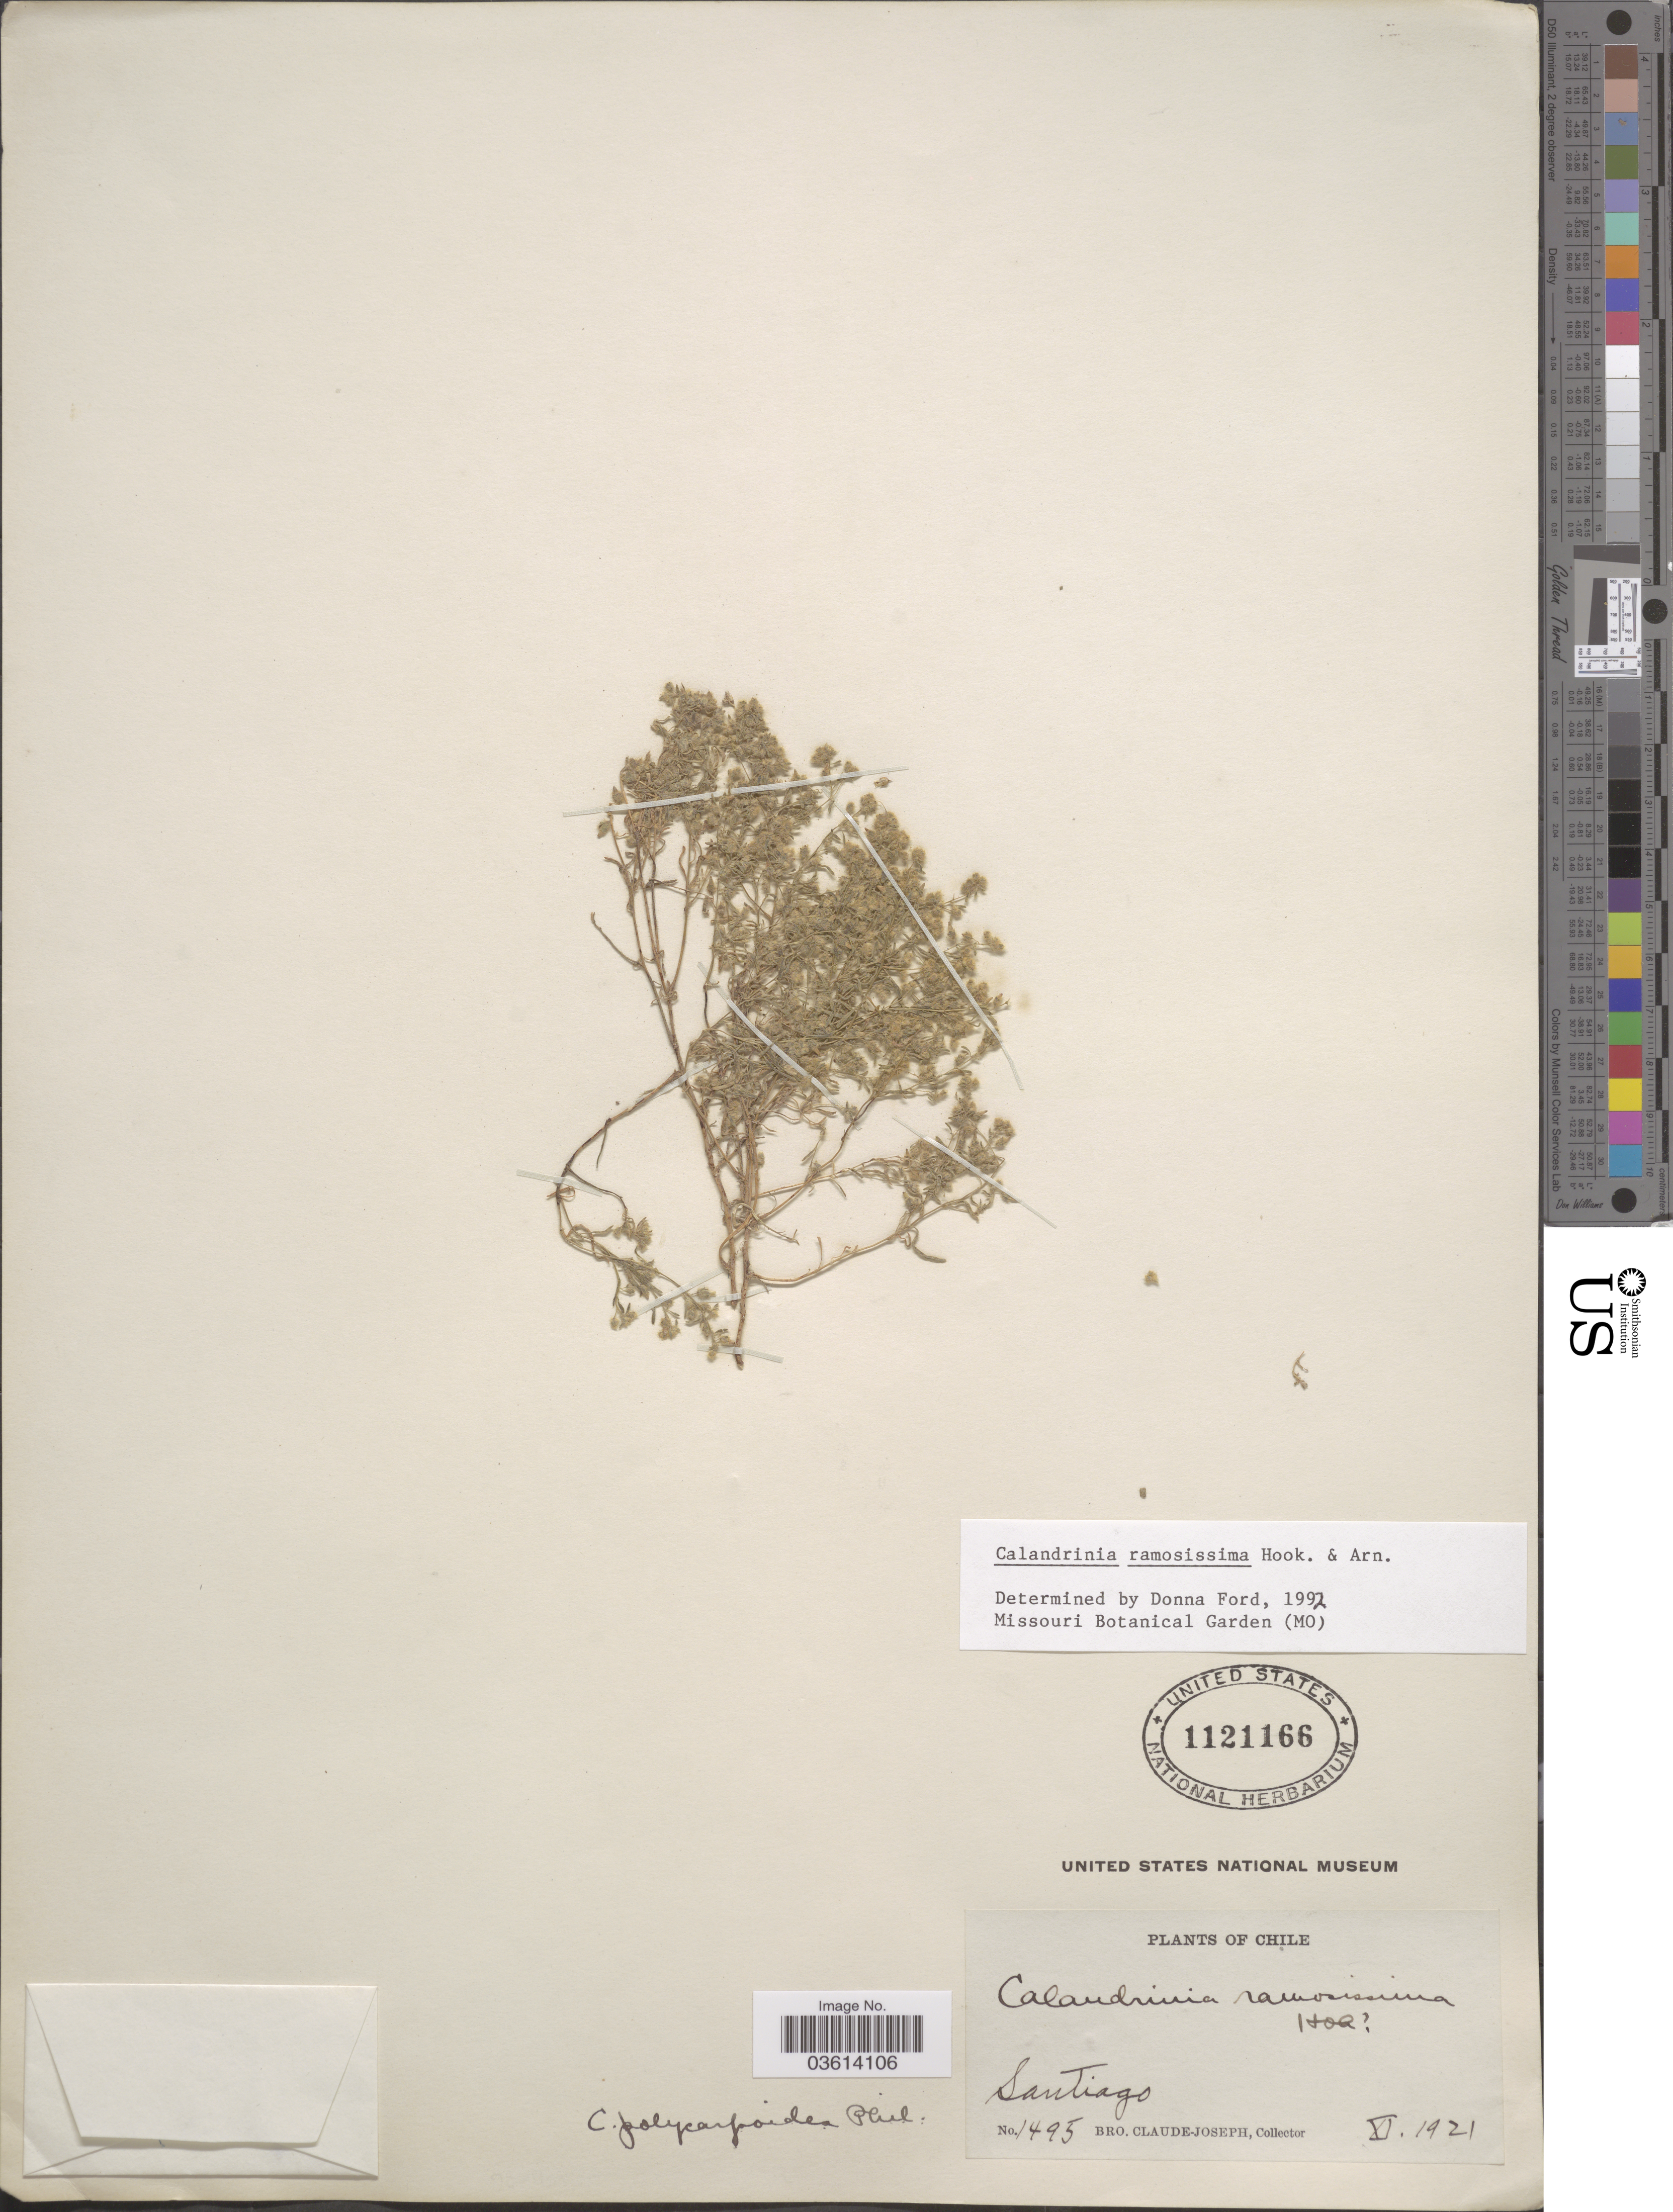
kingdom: Plantae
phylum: Tracheophyta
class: Magnoliopsida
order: Caryophyllales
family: Montiaceae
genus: Montiopsis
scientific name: Montiopsis ramossima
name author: (Hook. & Arn.) D.I. Ford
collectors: Bro. Claude-Joseph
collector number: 1495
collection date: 1921-11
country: Chile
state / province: Región Metropolitana (RM)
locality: Santiago.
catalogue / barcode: US 1121166